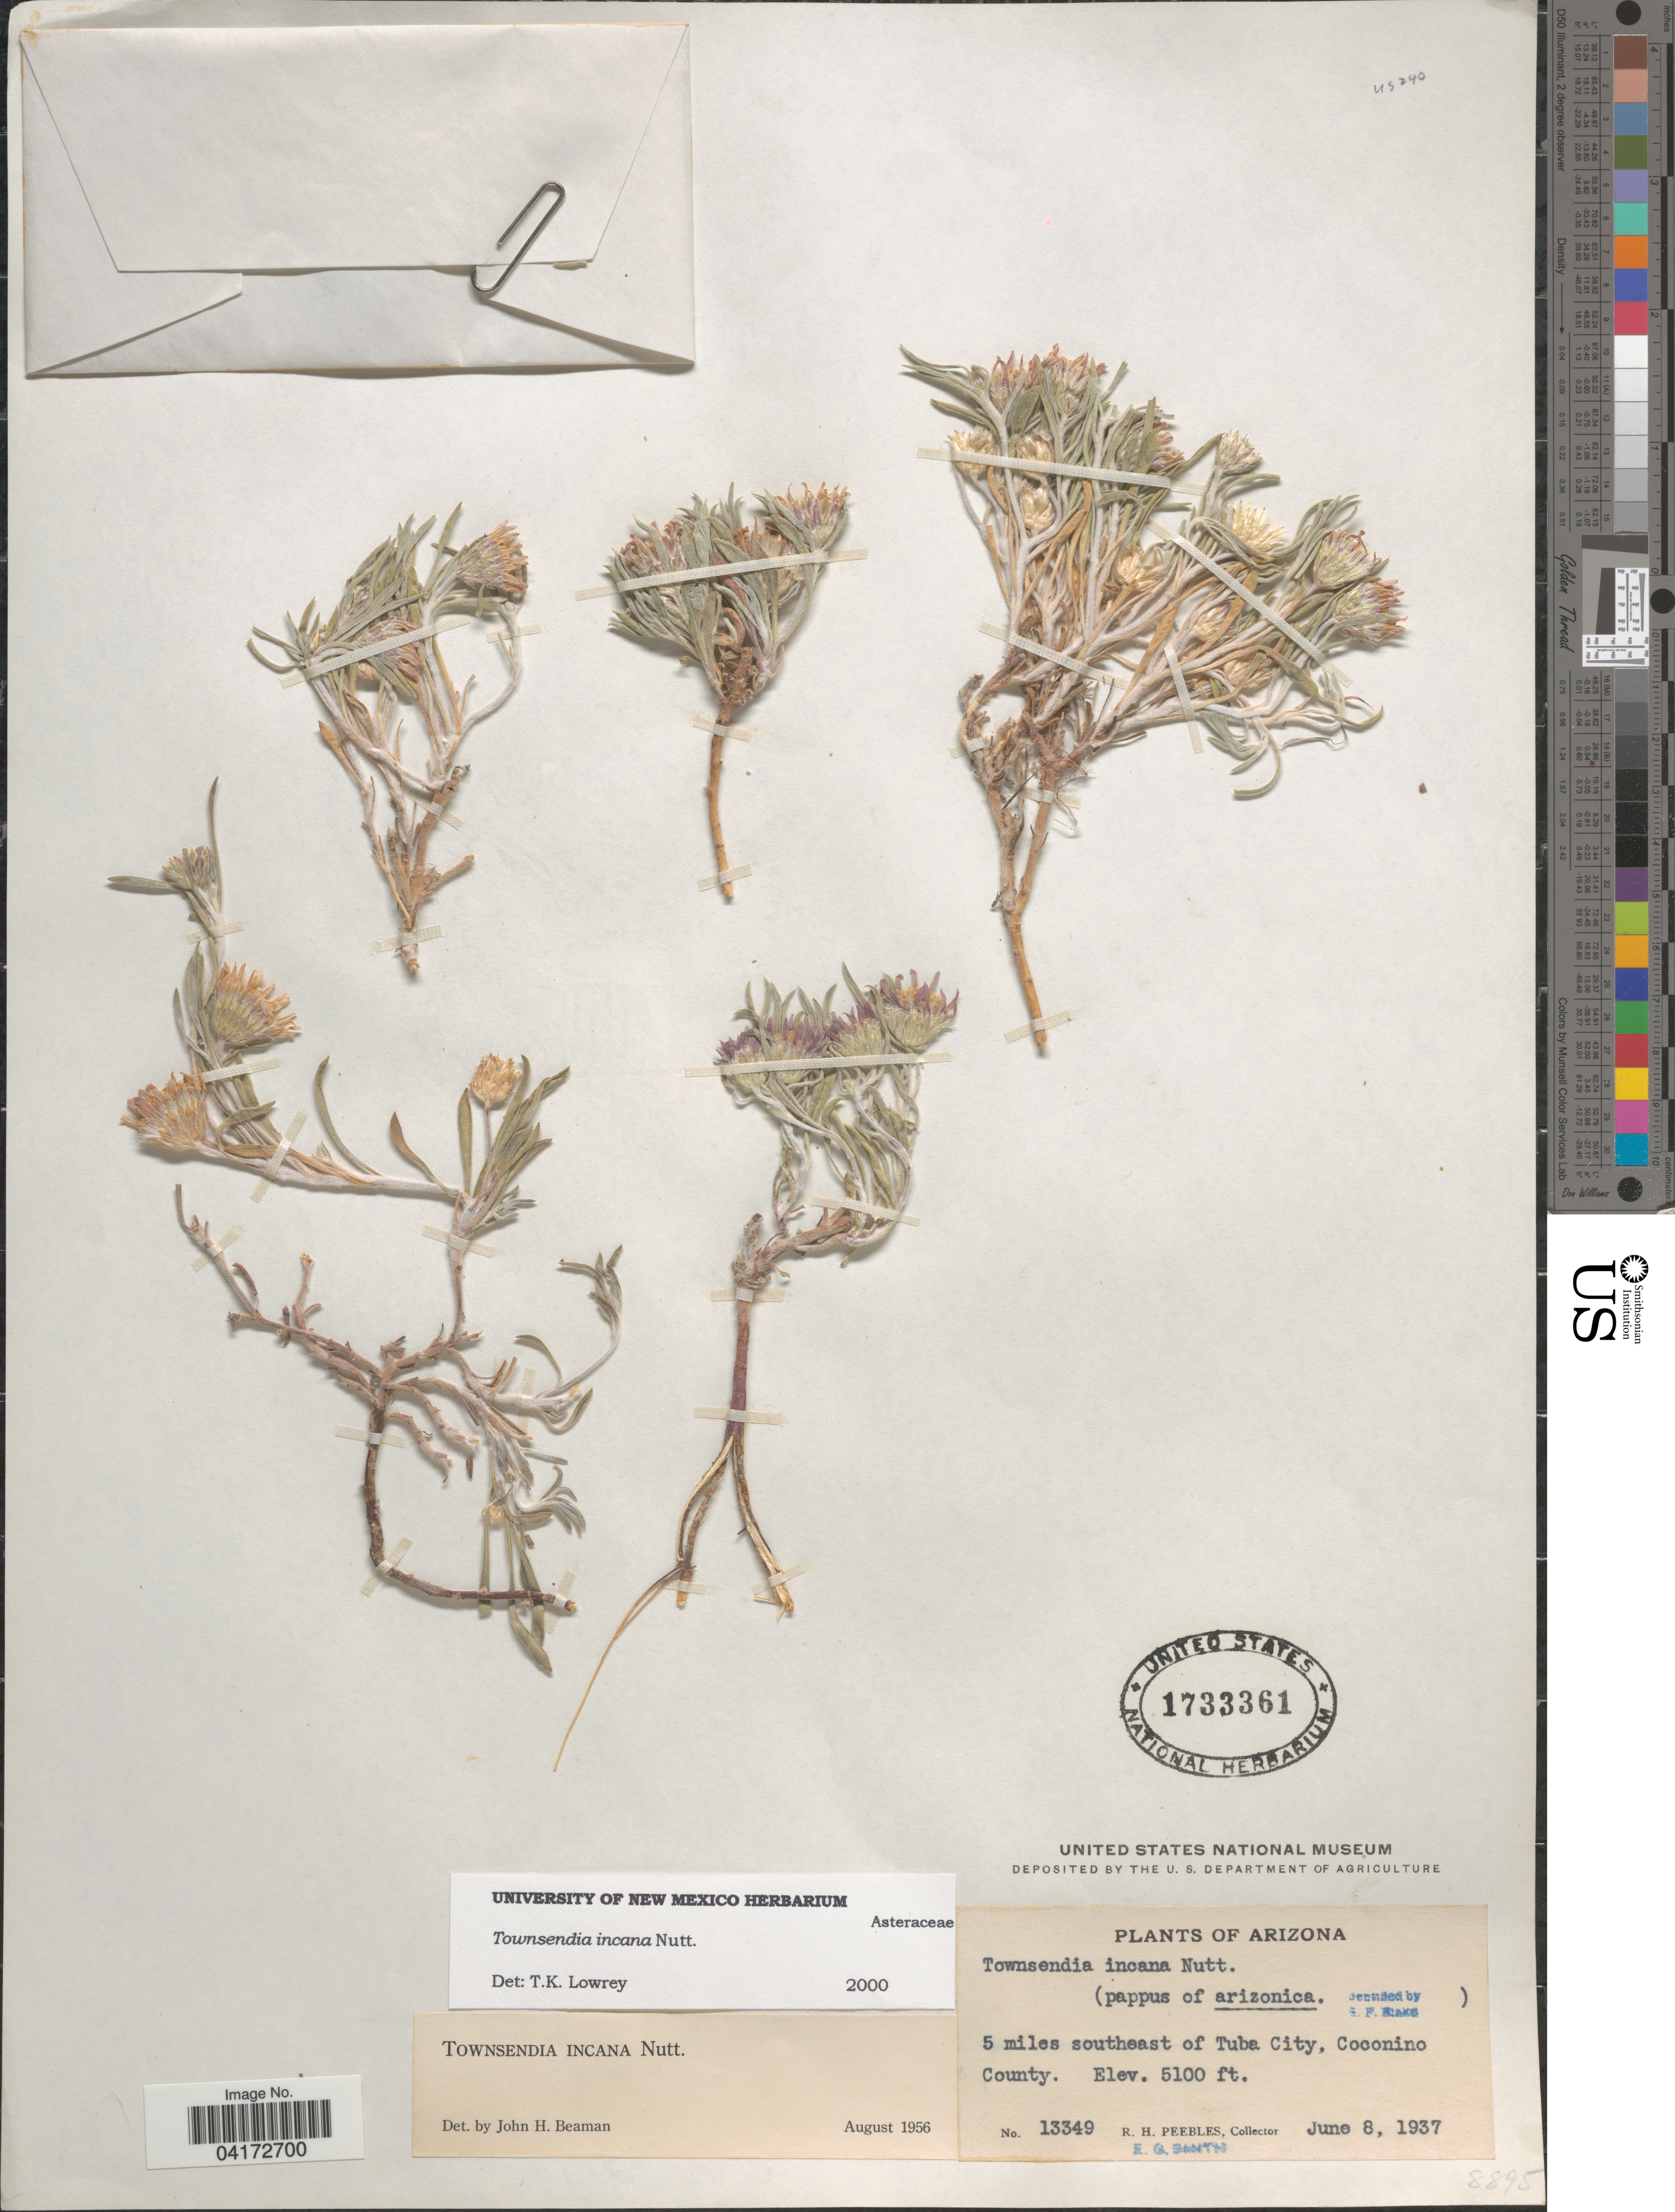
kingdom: Plantae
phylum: Tracheophyta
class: Magnoliopsida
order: Asterales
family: Asteraceae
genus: Townsendia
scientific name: Townsendia incana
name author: Nutt.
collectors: R. H. Peebles & E. Smith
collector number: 13349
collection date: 1937-06-08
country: United States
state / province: Arizona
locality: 5 miles southeast of Tuba City, Coconino County.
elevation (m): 1554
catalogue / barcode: US 1733361